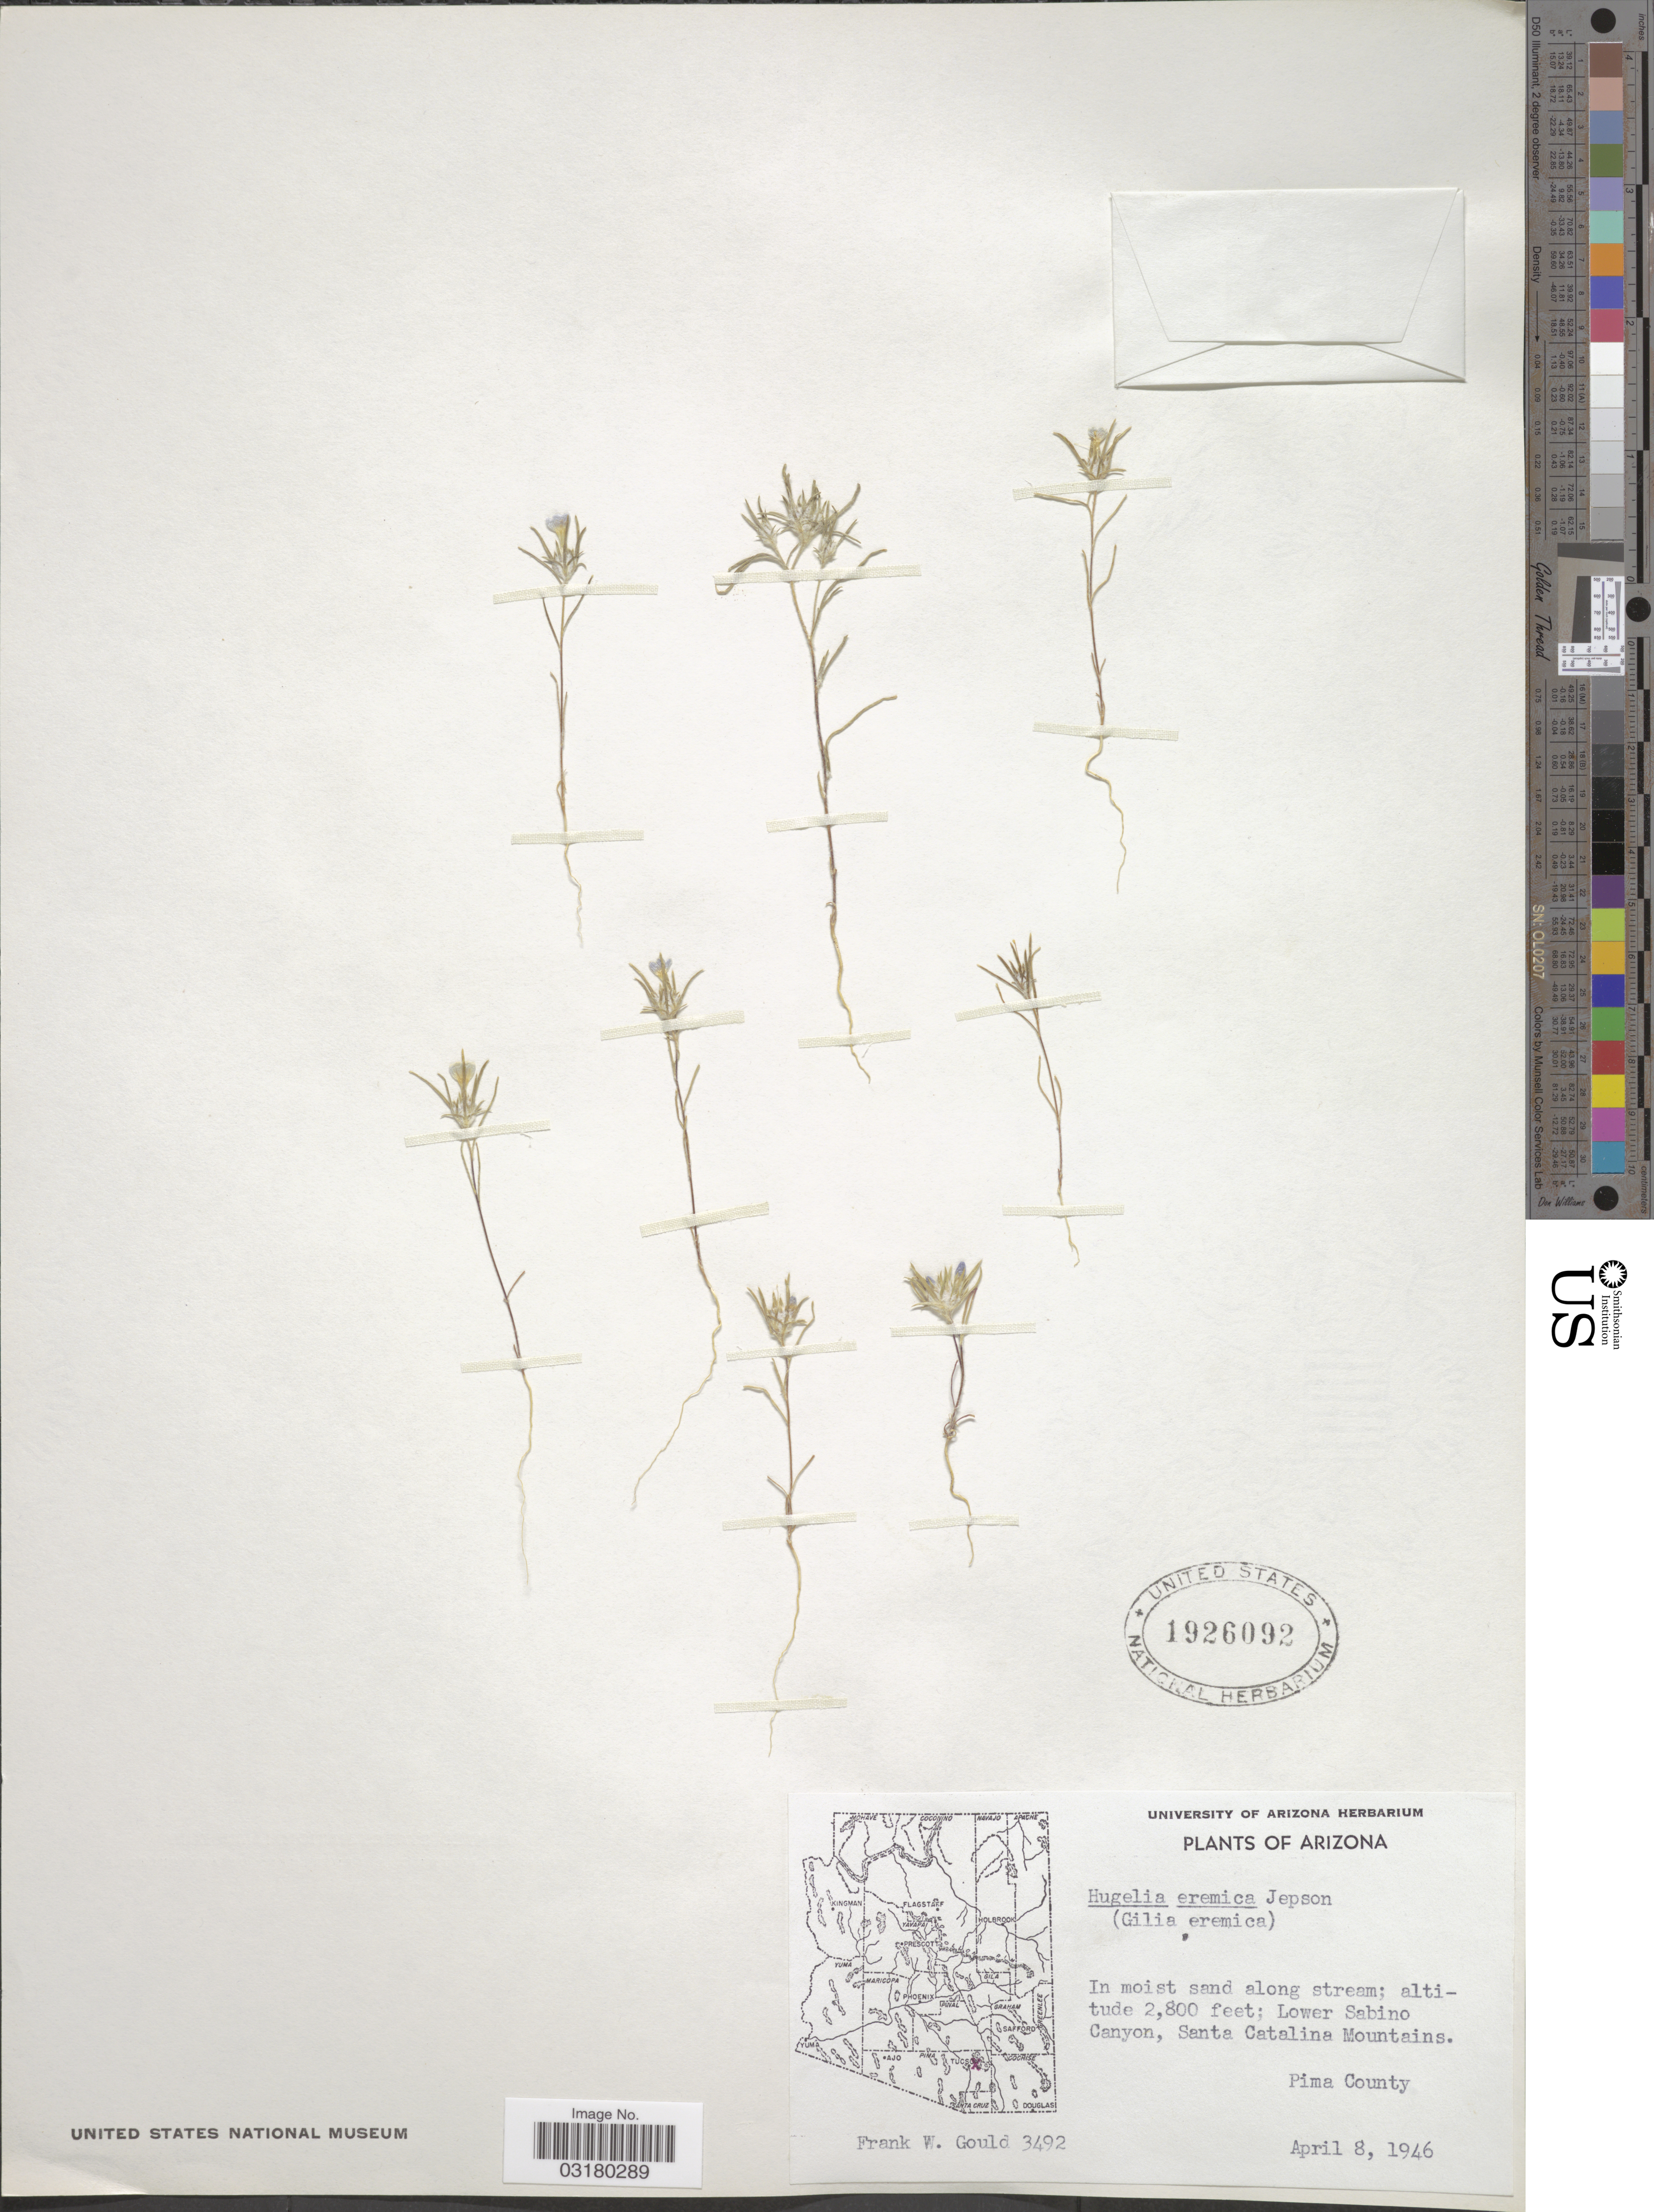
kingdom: Plantae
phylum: Tracheophyta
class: Magnoliopsida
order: Ericales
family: Polemoniaceae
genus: Eriastrum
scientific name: Eriastrum eremicum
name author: (Jeps.) H. Mason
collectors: F. W. Gould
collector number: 3492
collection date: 1946-04-08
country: United States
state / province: Arizona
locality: Lower Sabino Canyon, Santa Catalina Mountains. Pima County.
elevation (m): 853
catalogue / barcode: US 1926092